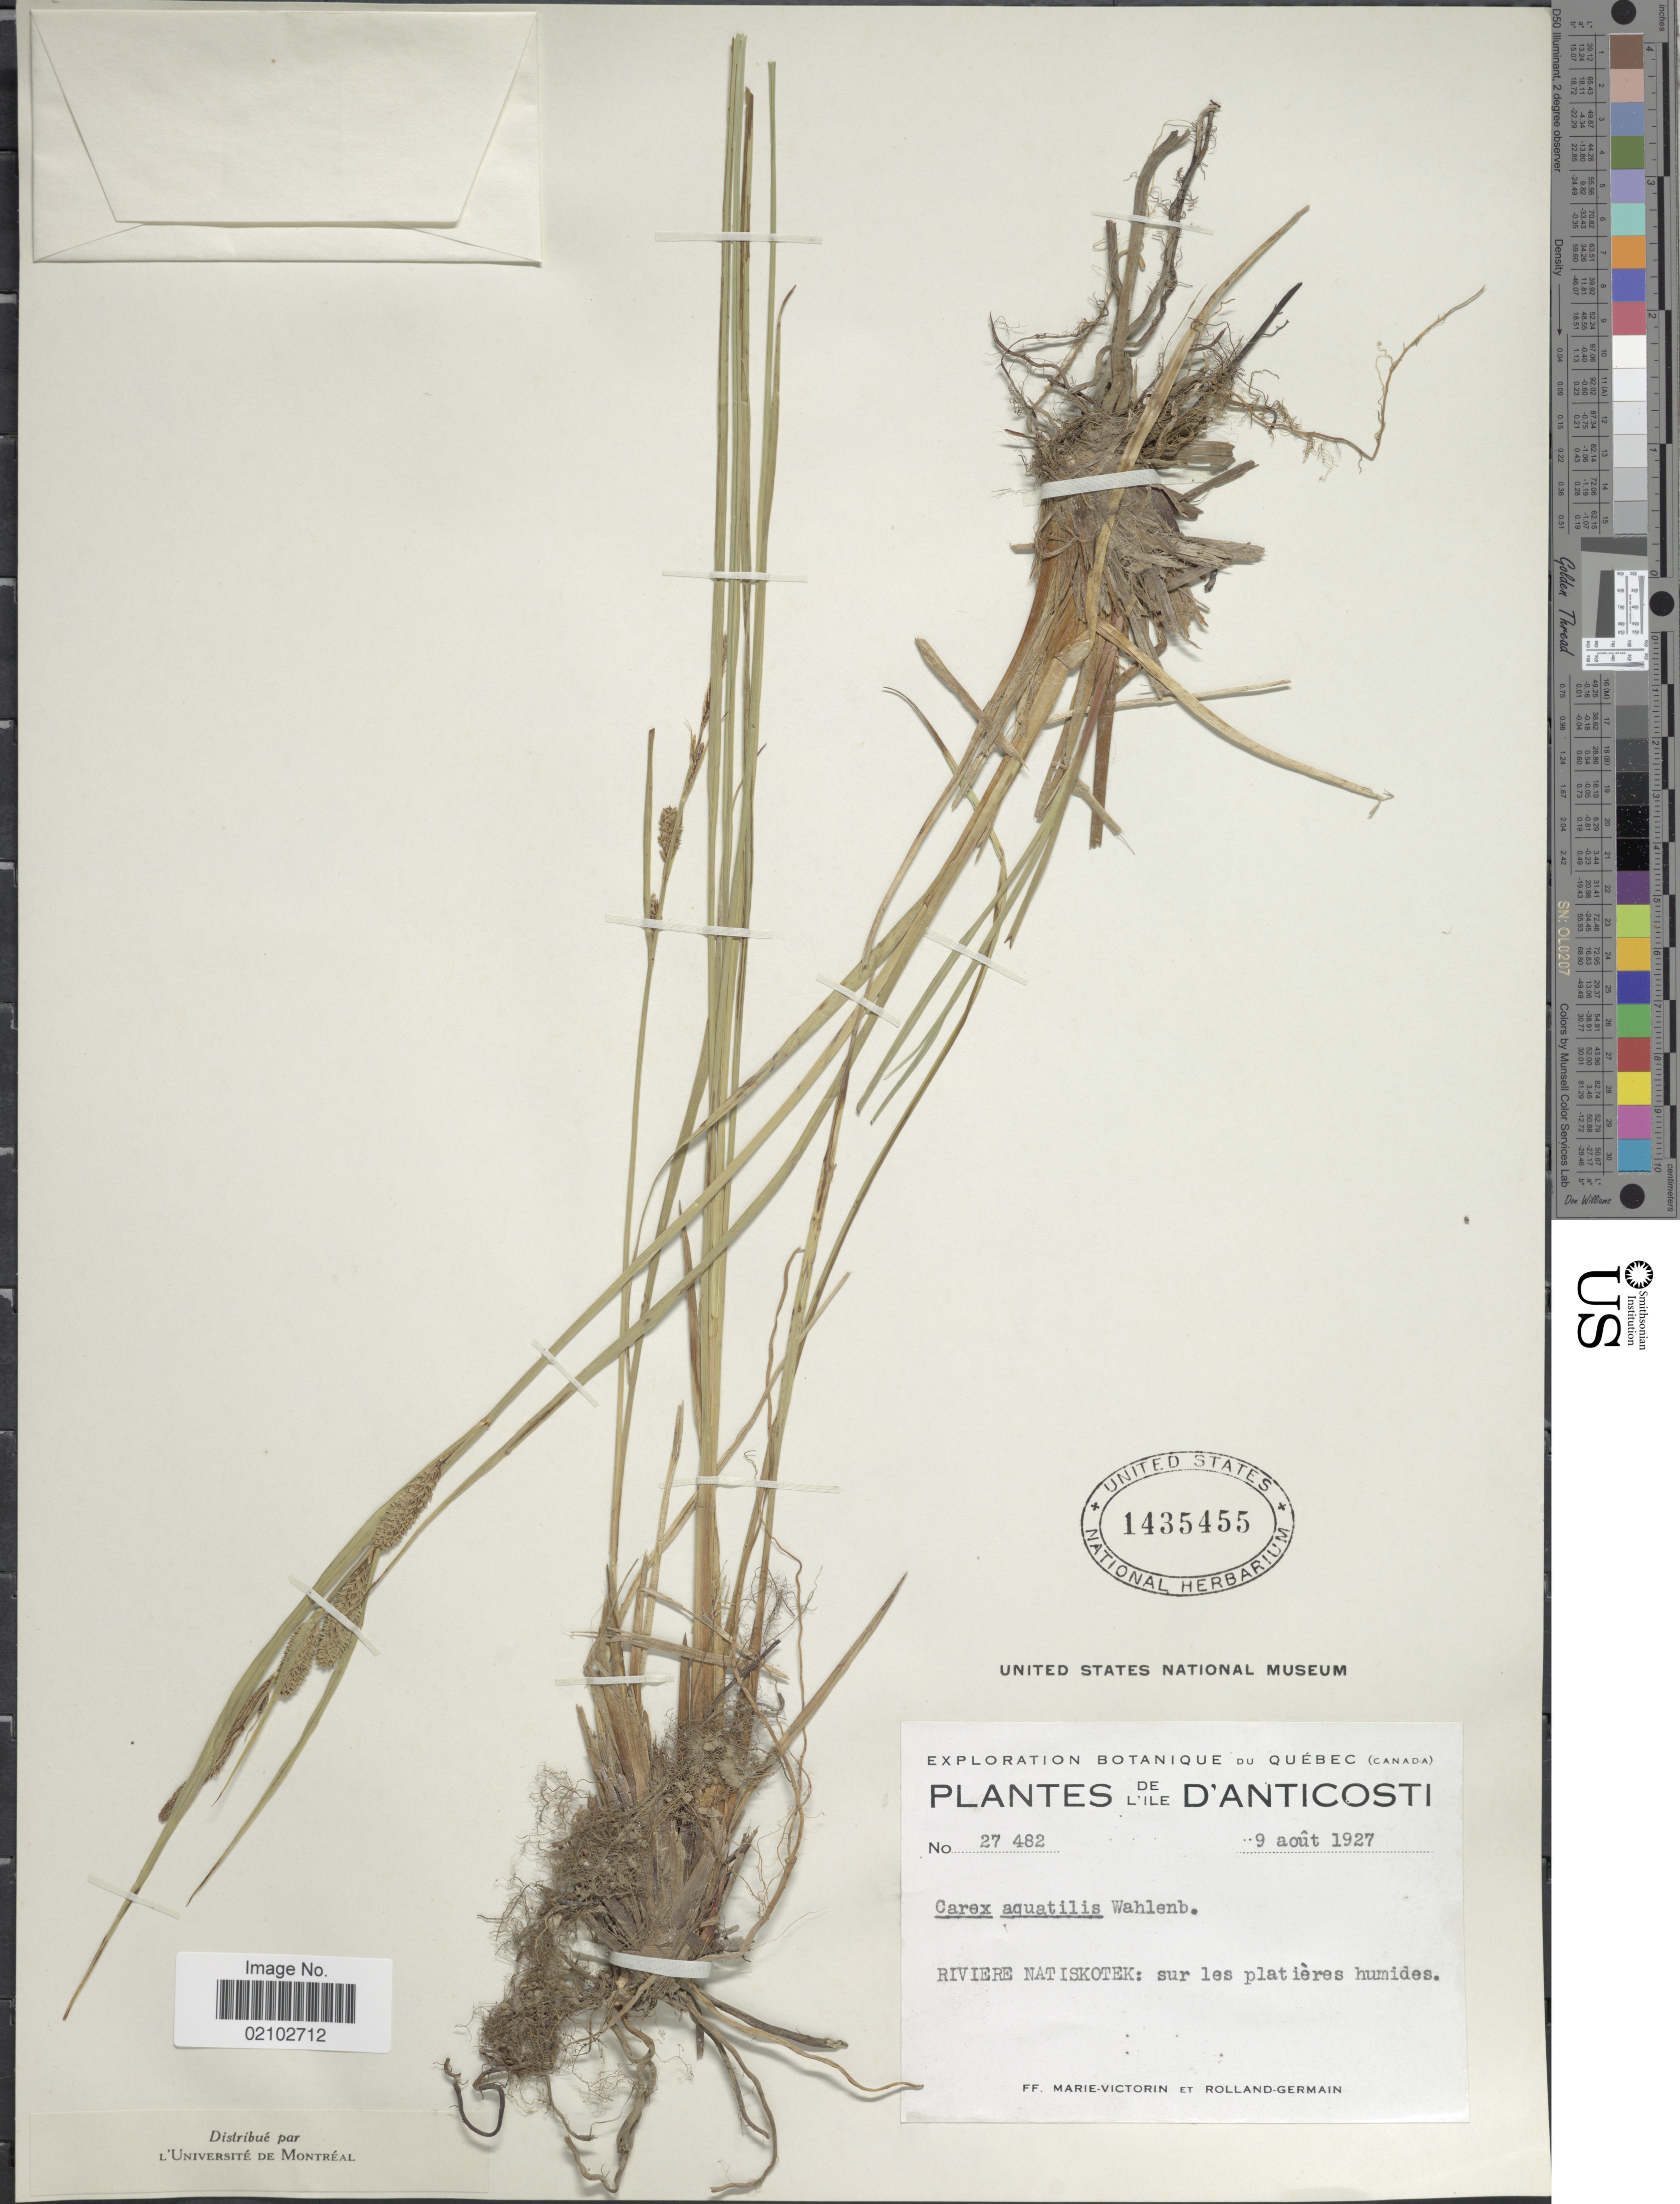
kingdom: Plantae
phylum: Tracheophyta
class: Liliopsida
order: Poales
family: Cyperaceae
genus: Carex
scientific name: Carex aquatilis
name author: Wahlenb.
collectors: F. Marie-Victorin & Rolland-Germain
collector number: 27482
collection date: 1927-08-09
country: Canada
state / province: Quebec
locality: De L 'Ile D'Anticosti, Riviere Natiskotek: sur les platieres humides.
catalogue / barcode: US 1435455